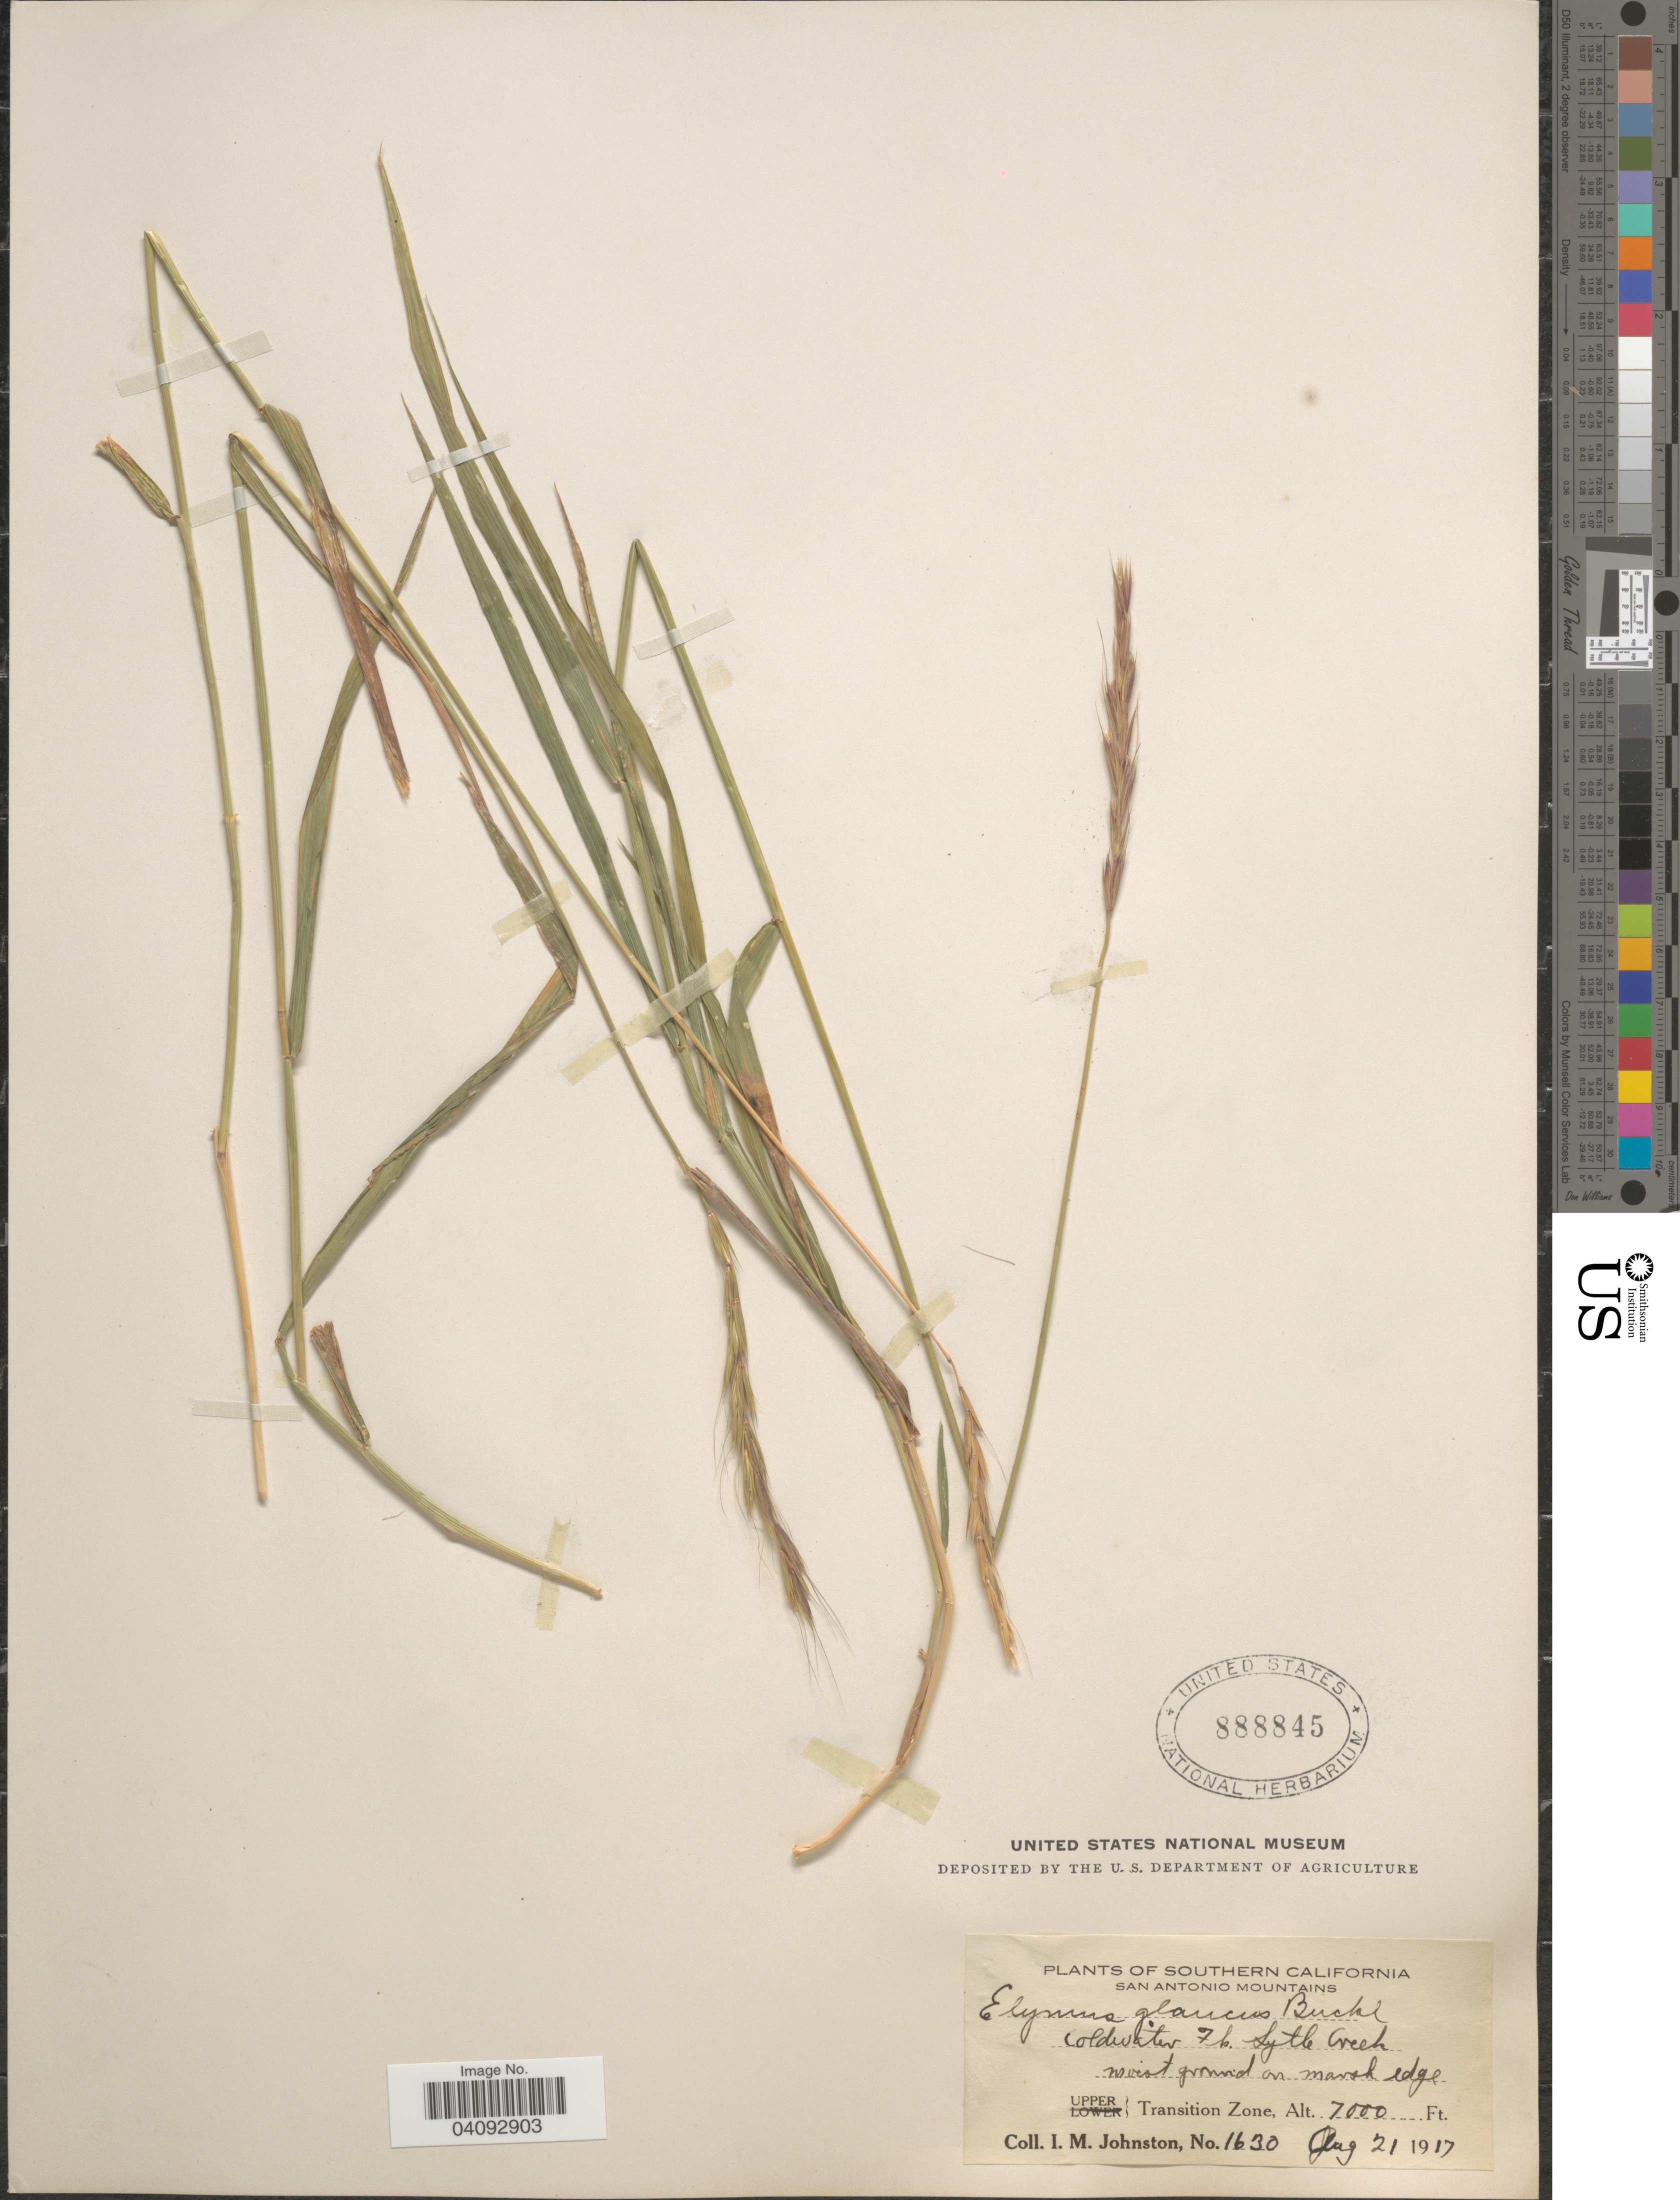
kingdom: Plantae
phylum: Tracheophyta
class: Liliopsida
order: Poales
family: Poaceae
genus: Elymus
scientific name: Elymus glaucus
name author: Buckley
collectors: I.M. Johnston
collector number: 1630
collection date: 1917-08-21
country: United States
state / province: California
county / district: Los Angeles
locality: Southern California. San Antonio Mountains. Coldwater Fk. Lytle Creek. Upper Transition Zone.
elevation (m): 2134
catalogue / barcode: US 888845